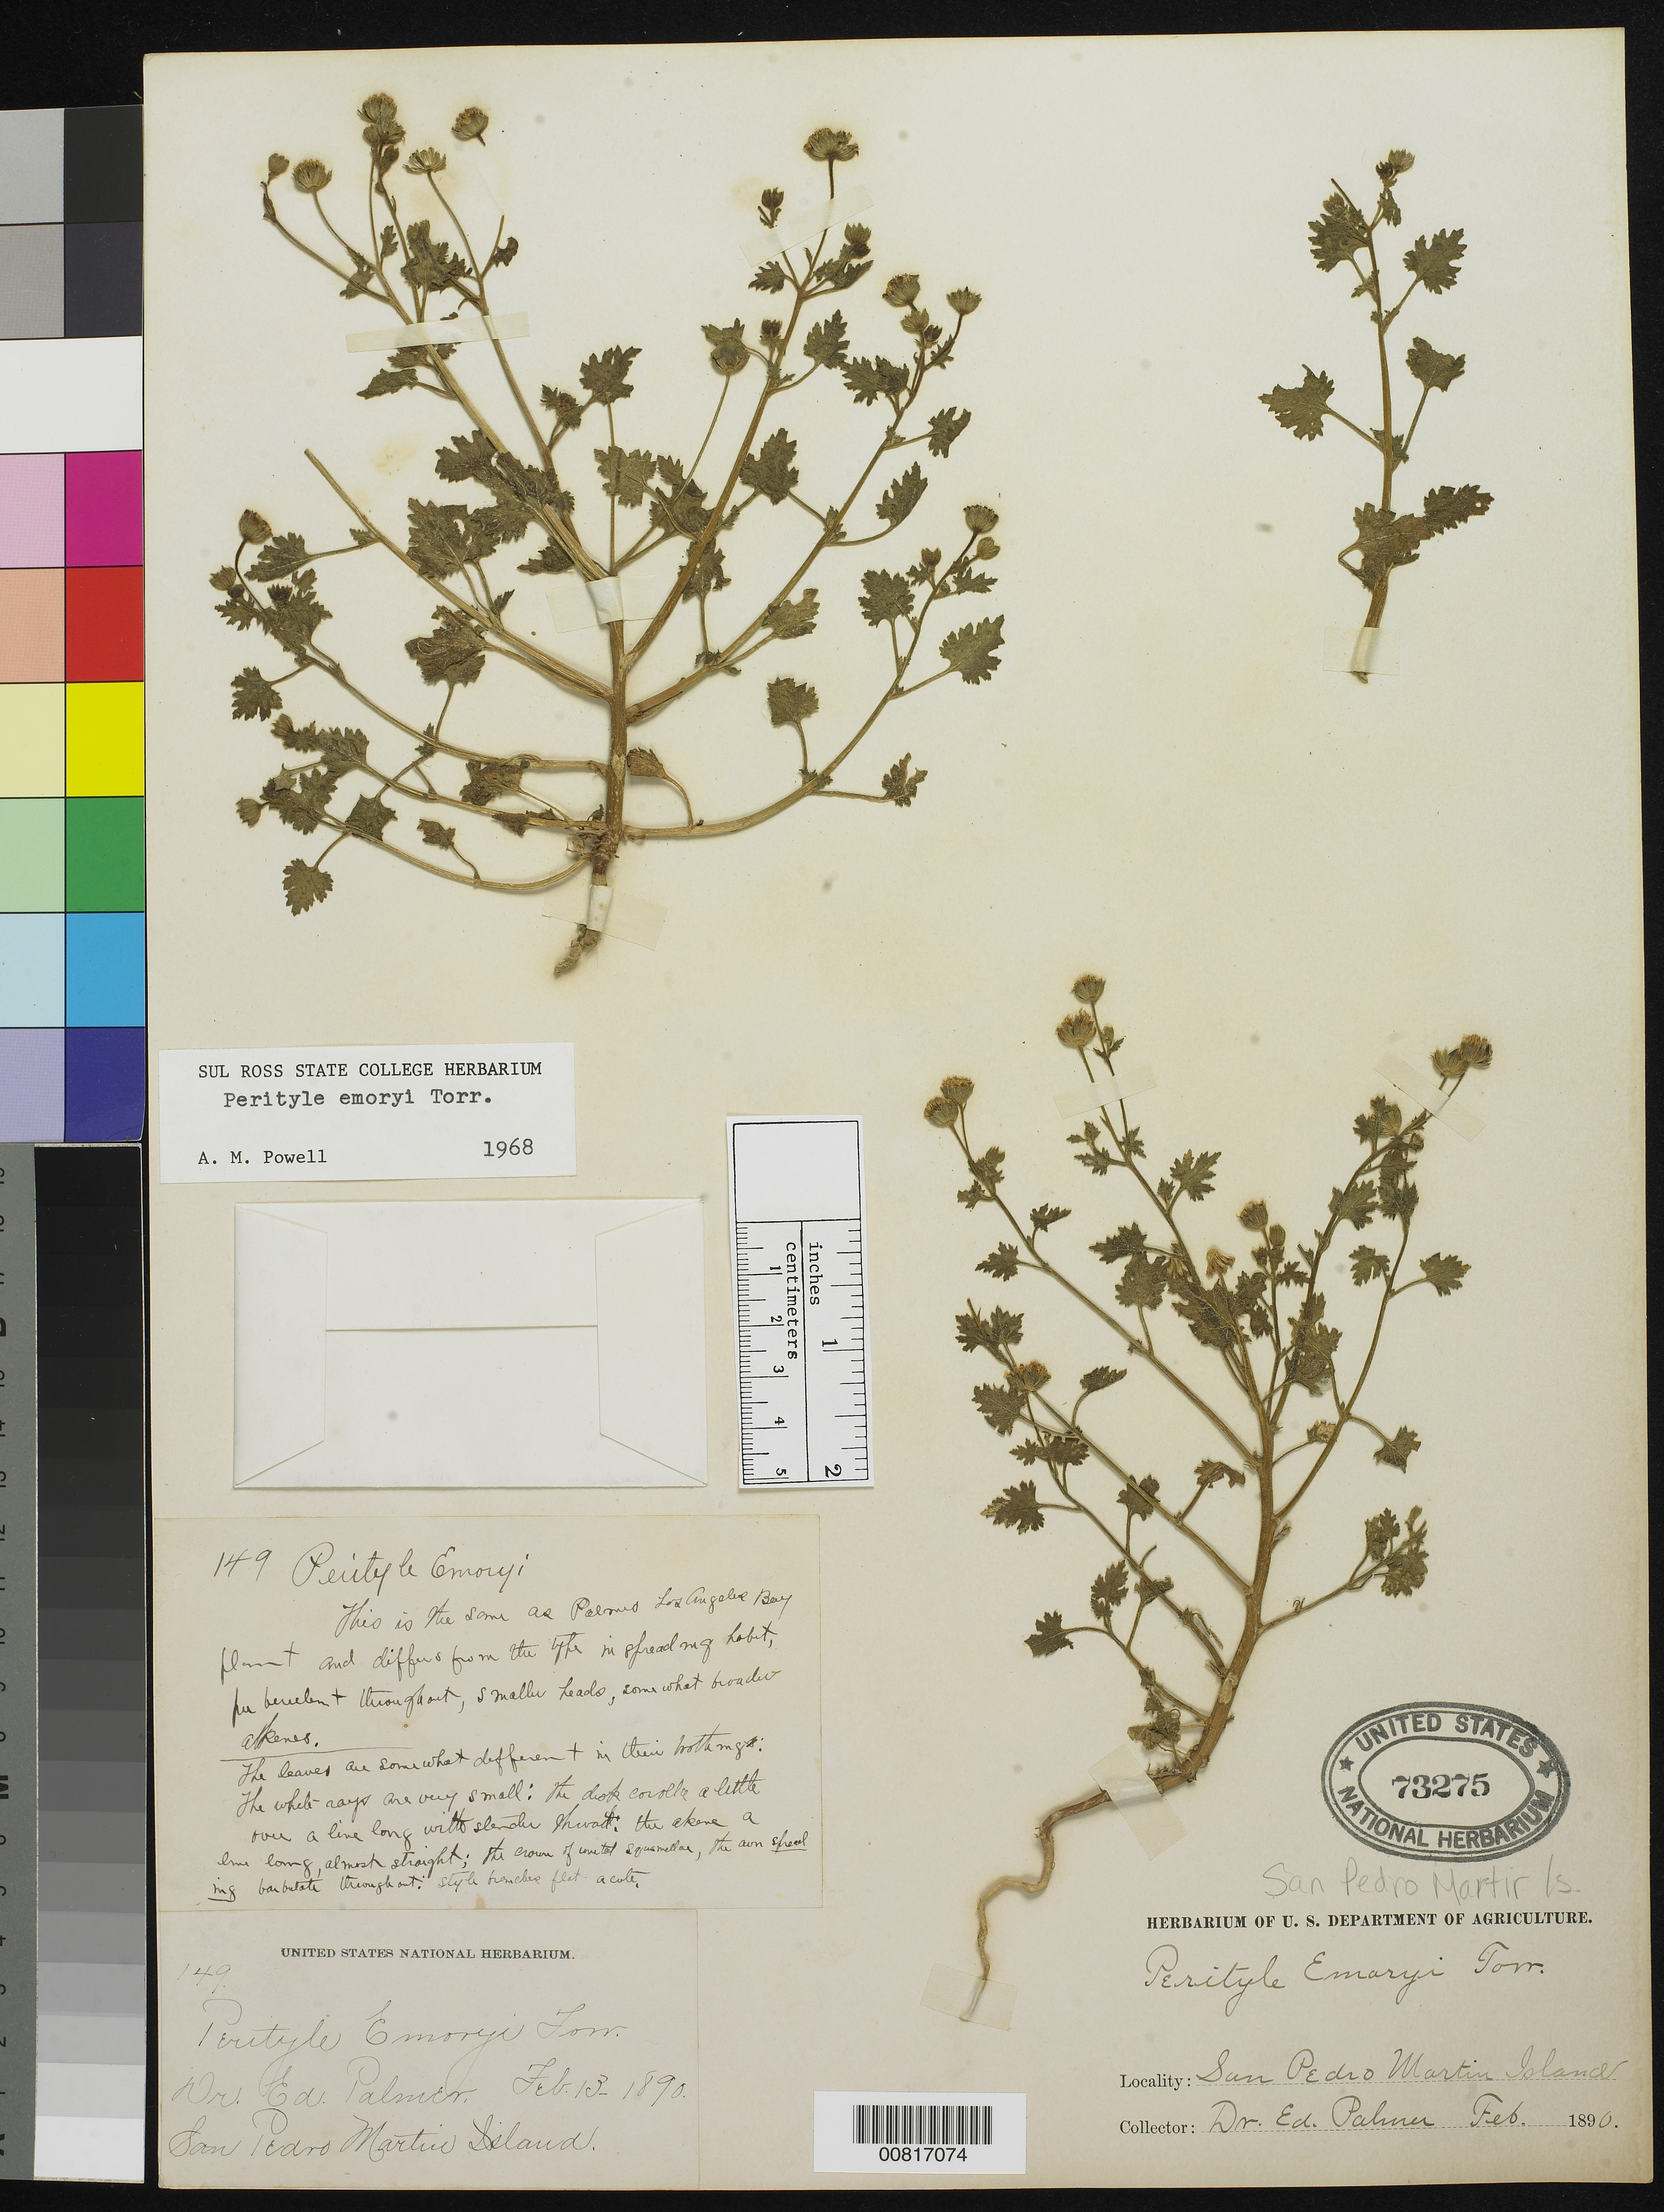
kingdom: Plantae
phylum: Tracheophyta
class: Magnoliopsida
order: Asterales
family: Asteraceae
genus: Perityle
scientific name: Perityle emoryi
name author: Torr.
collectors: E. Palmer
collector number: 149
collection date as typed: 13 Feb 1890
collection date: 1890-02-13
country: Mexico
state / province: Baja California Norte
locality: San Pedro Mártir Island, Baja California.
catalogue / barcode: US 73275